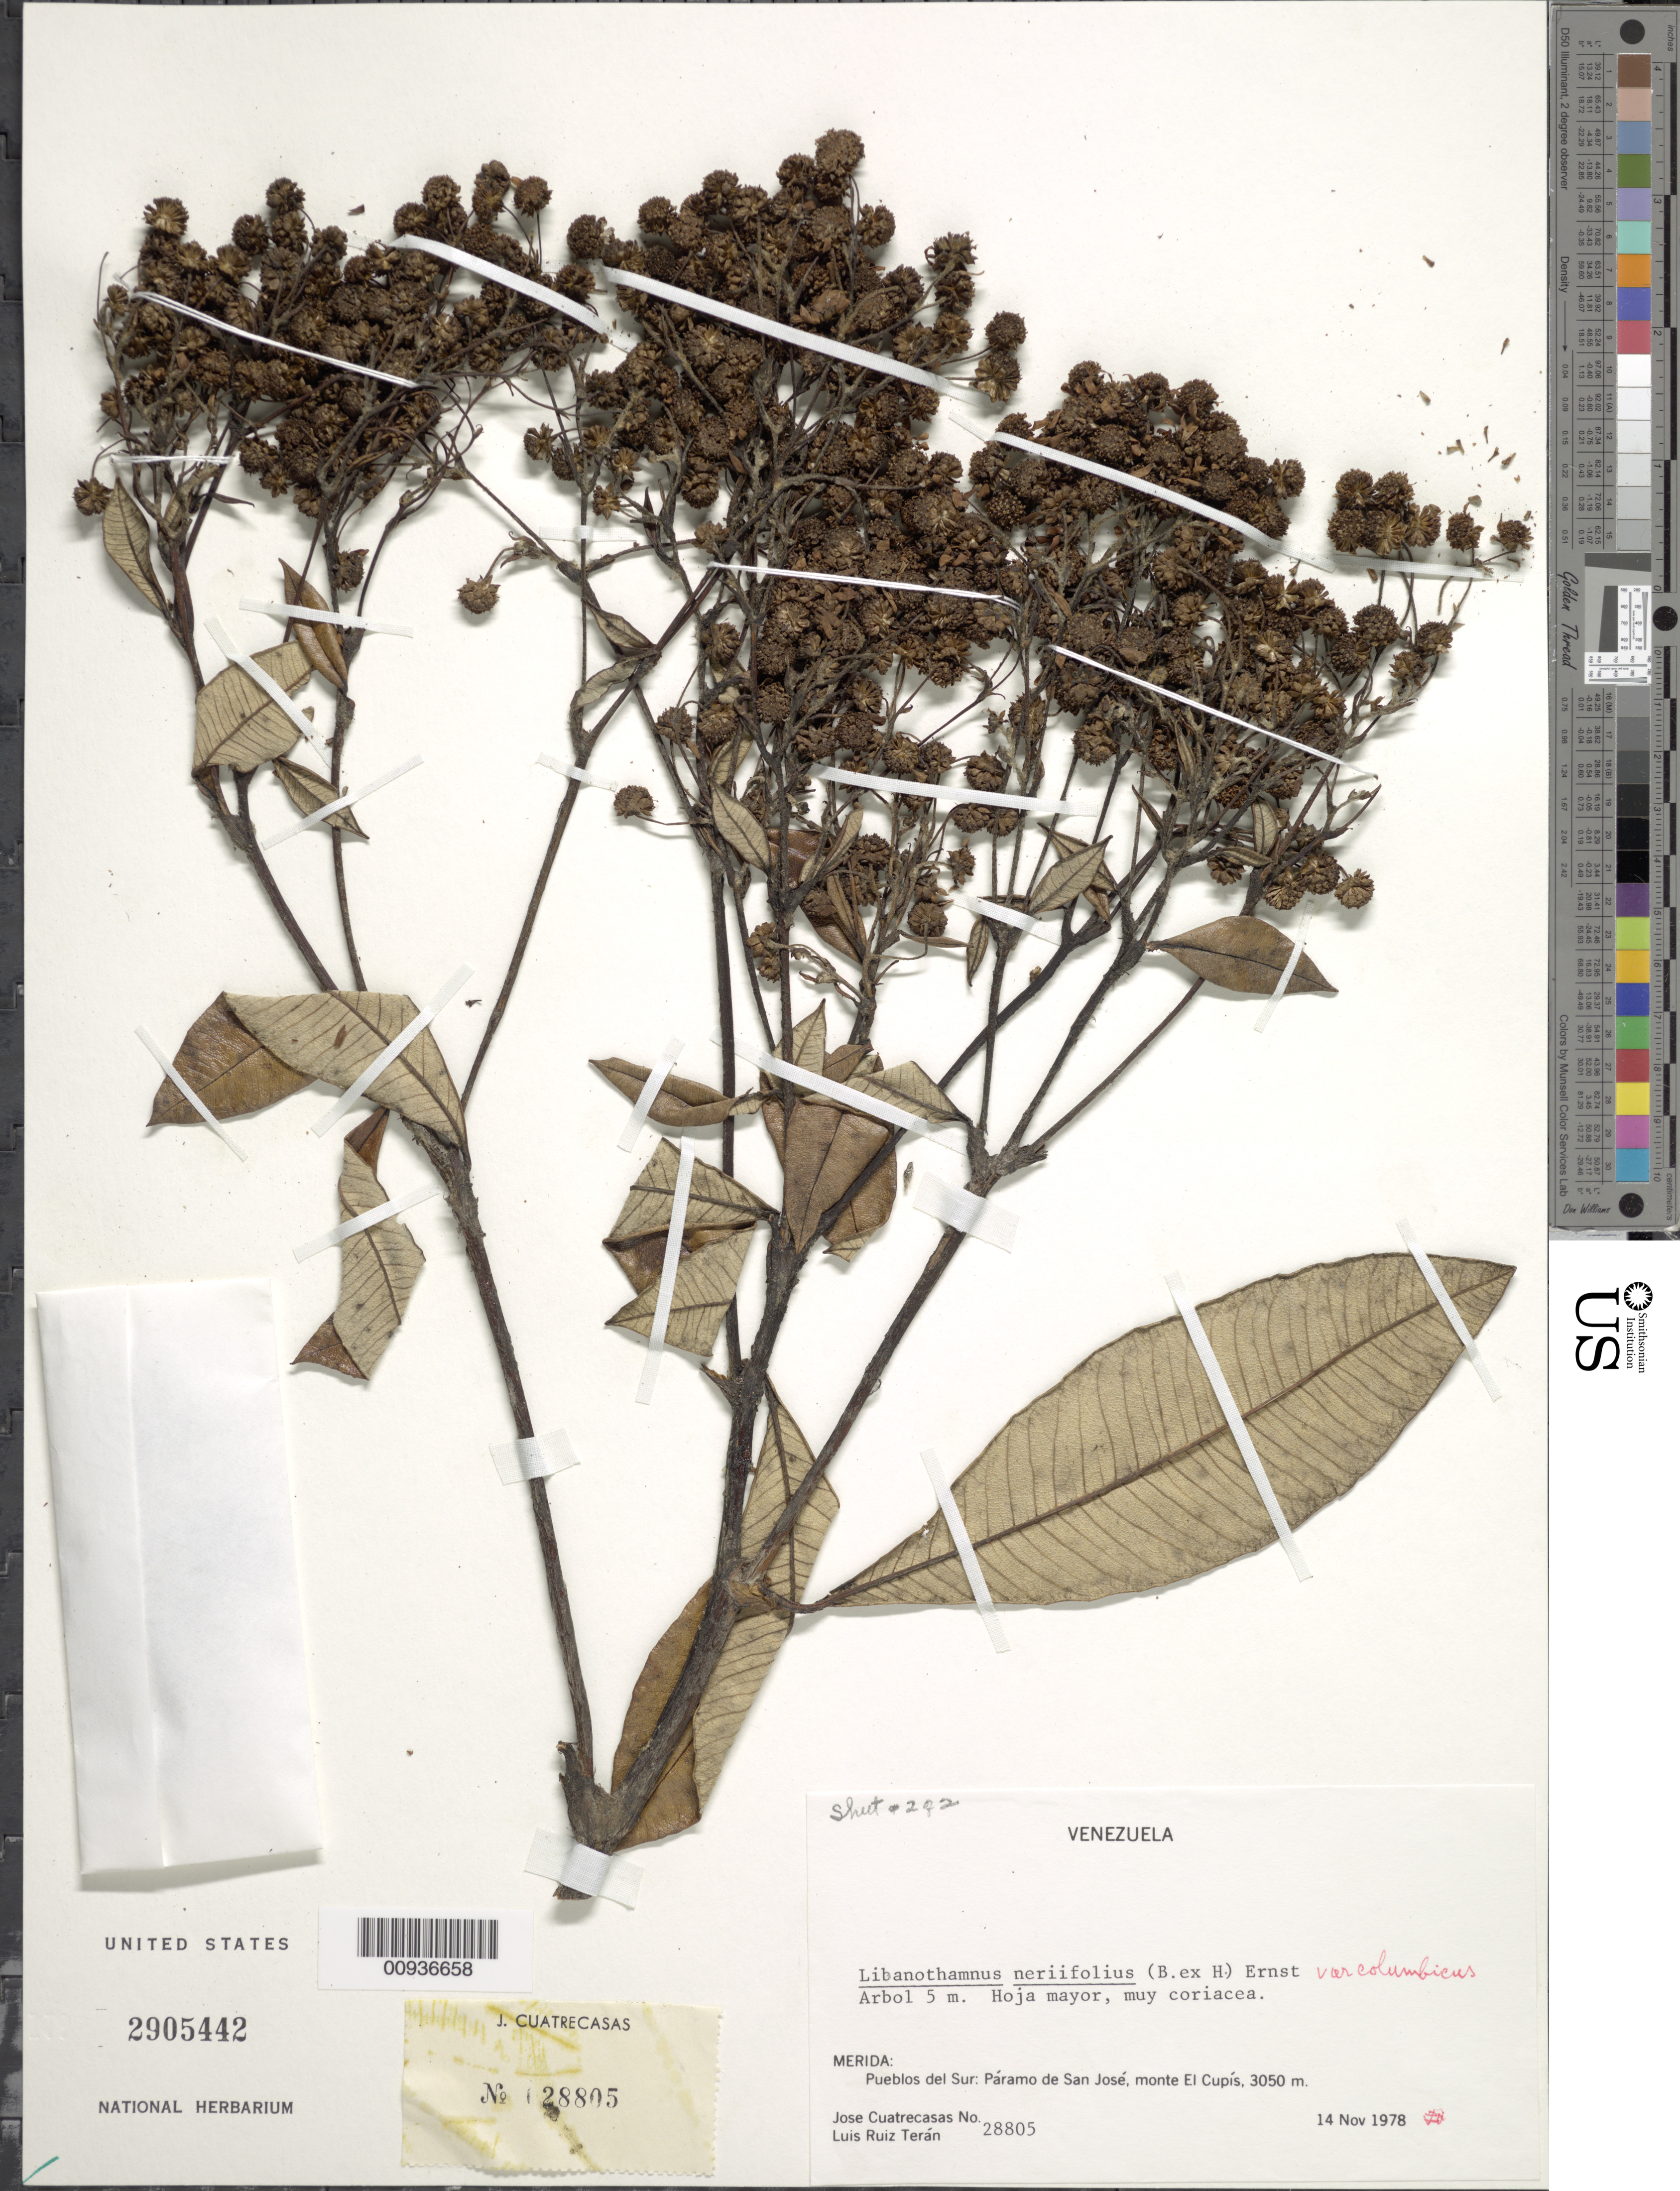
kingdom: Plantae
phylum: Tracheophyta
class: Magnoliopsida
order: Asterales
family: Asteraceae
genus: Libanothamnus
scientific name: Libanothamnus neriifolius var. columbicus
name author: (Cuatrec.) Cuatrec.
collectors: J. Cuatrecasas & L. Teran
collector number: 28805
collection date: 1978-11-14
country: Venezuela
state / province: Mérida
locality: Pueblos del Sur, Paramo de San Jose, monte El Cupis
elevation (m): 3050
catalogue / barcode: US 2905442